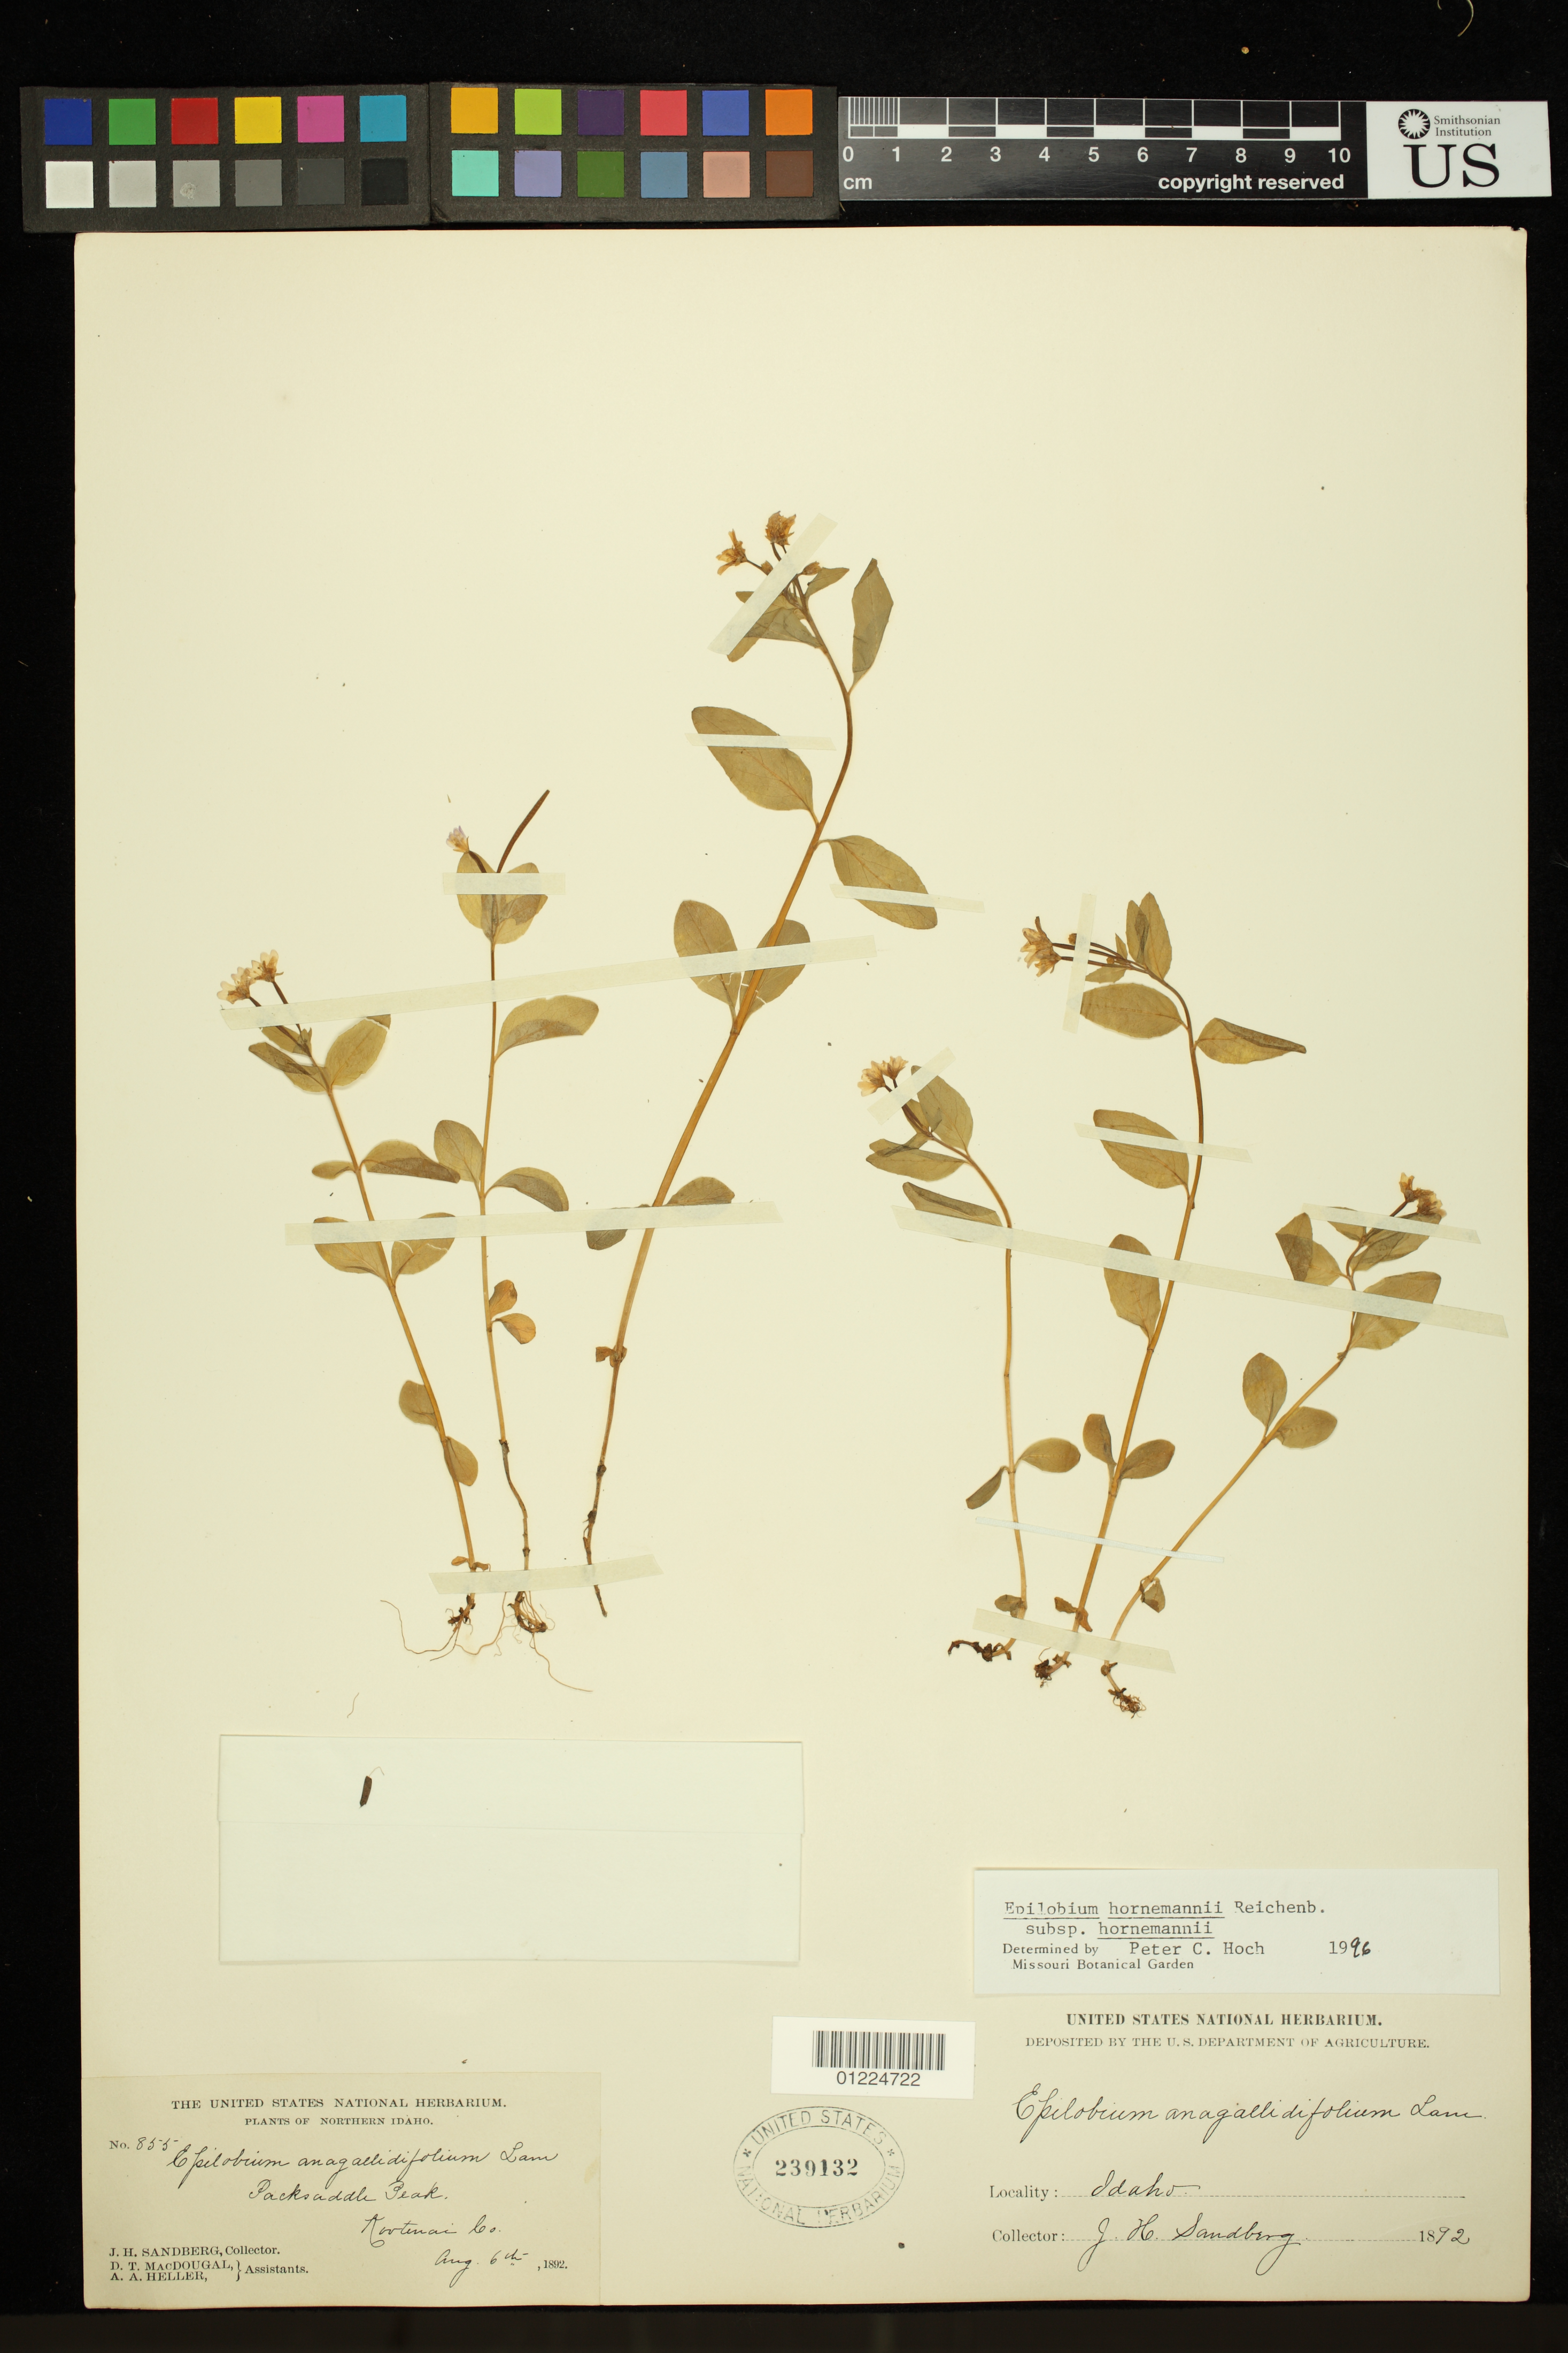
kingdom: Plantae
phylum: Tracheophyta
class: Magnoliopsida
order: Myrtales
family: Onagraceae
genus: Epilobium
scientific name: Epilobium hornemannii subsp. hornemannii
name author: Rchb.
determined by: Hoch, P. C.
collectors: J. H. Sandberg, D. T. MacDougal & A. A. Heller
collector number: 855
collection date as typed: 06 Aug 1892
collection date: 1892-08-06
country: United States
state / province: Idaho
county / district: Kootenai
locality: Packsaddle Peak.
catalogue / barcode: US 239132